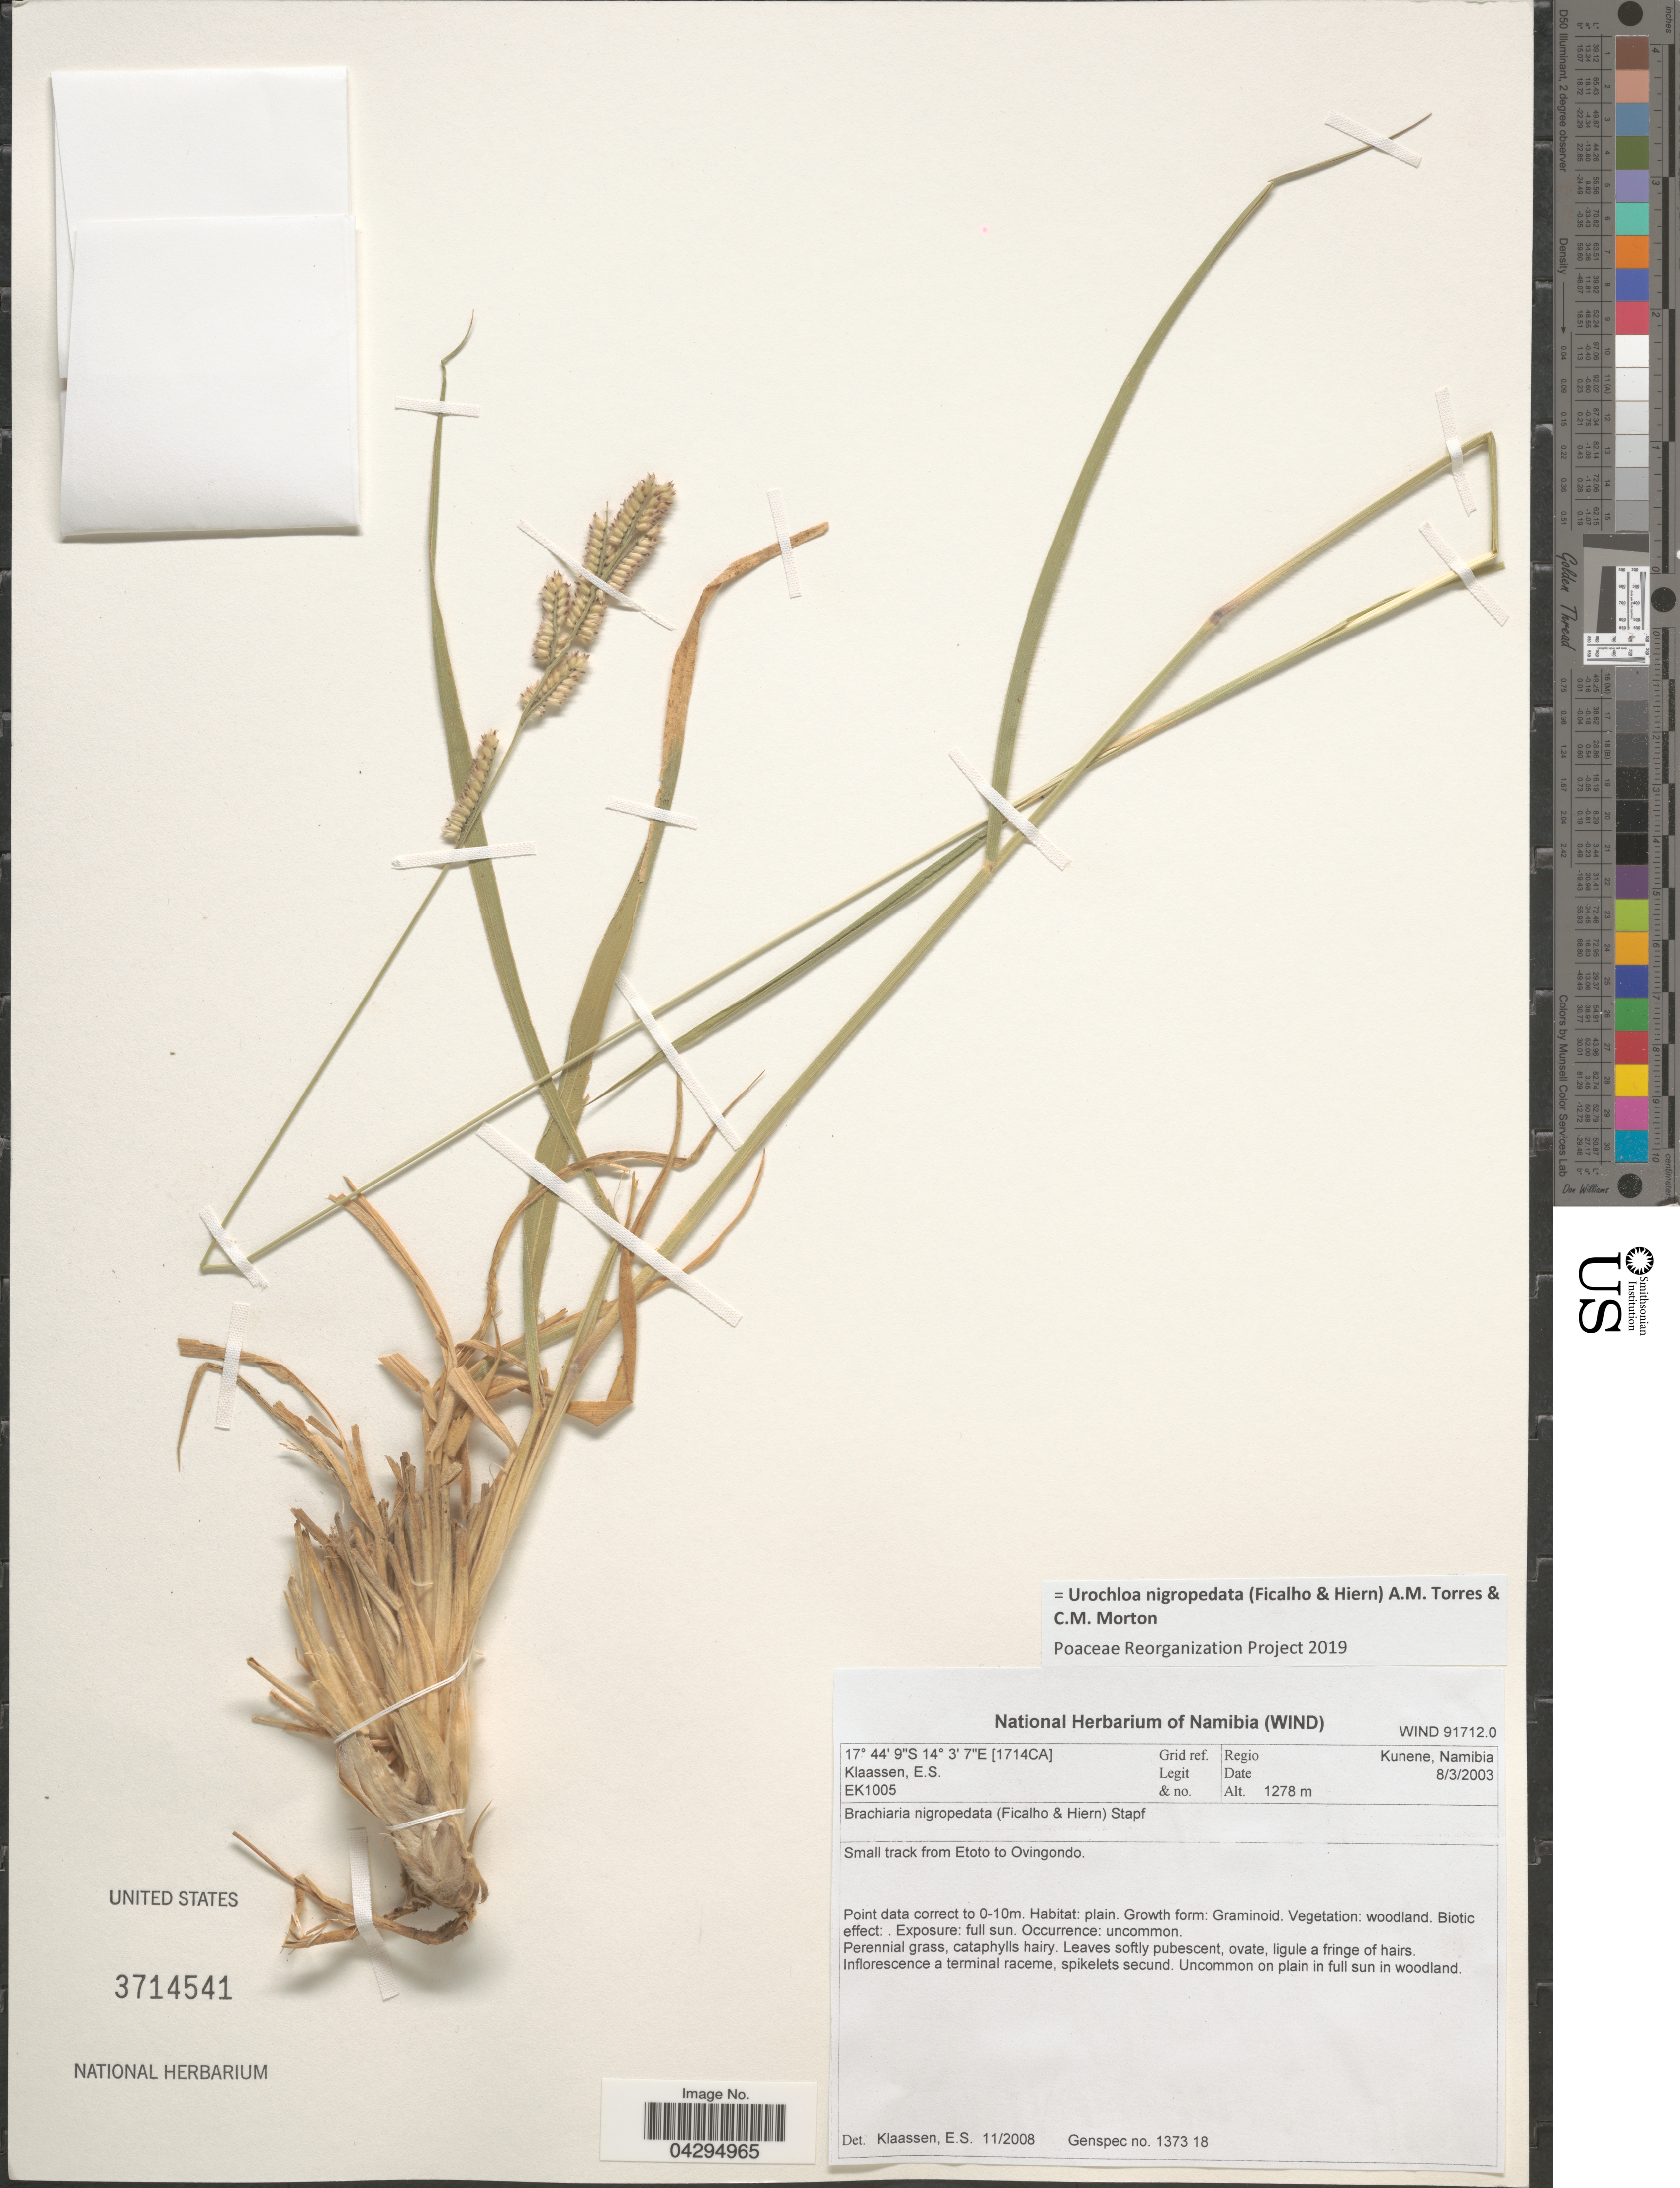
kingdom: Plantae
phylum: Tracheophyta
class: Liliopsida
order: Poales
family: Poaceae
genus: Urochloa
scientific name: Urochloa nigropedata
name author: (Ficalho & Hiern) A.M. Torres & C.M. Morton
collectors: E. S. Klaassen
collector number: EK1005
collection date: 2003-03-08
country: Namibia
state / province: Kunene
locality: Grid ref. [1714CA]. Regio Kunene. Small track from Etoto to Ovingondo.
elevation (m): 1278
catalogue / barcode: US 3714541